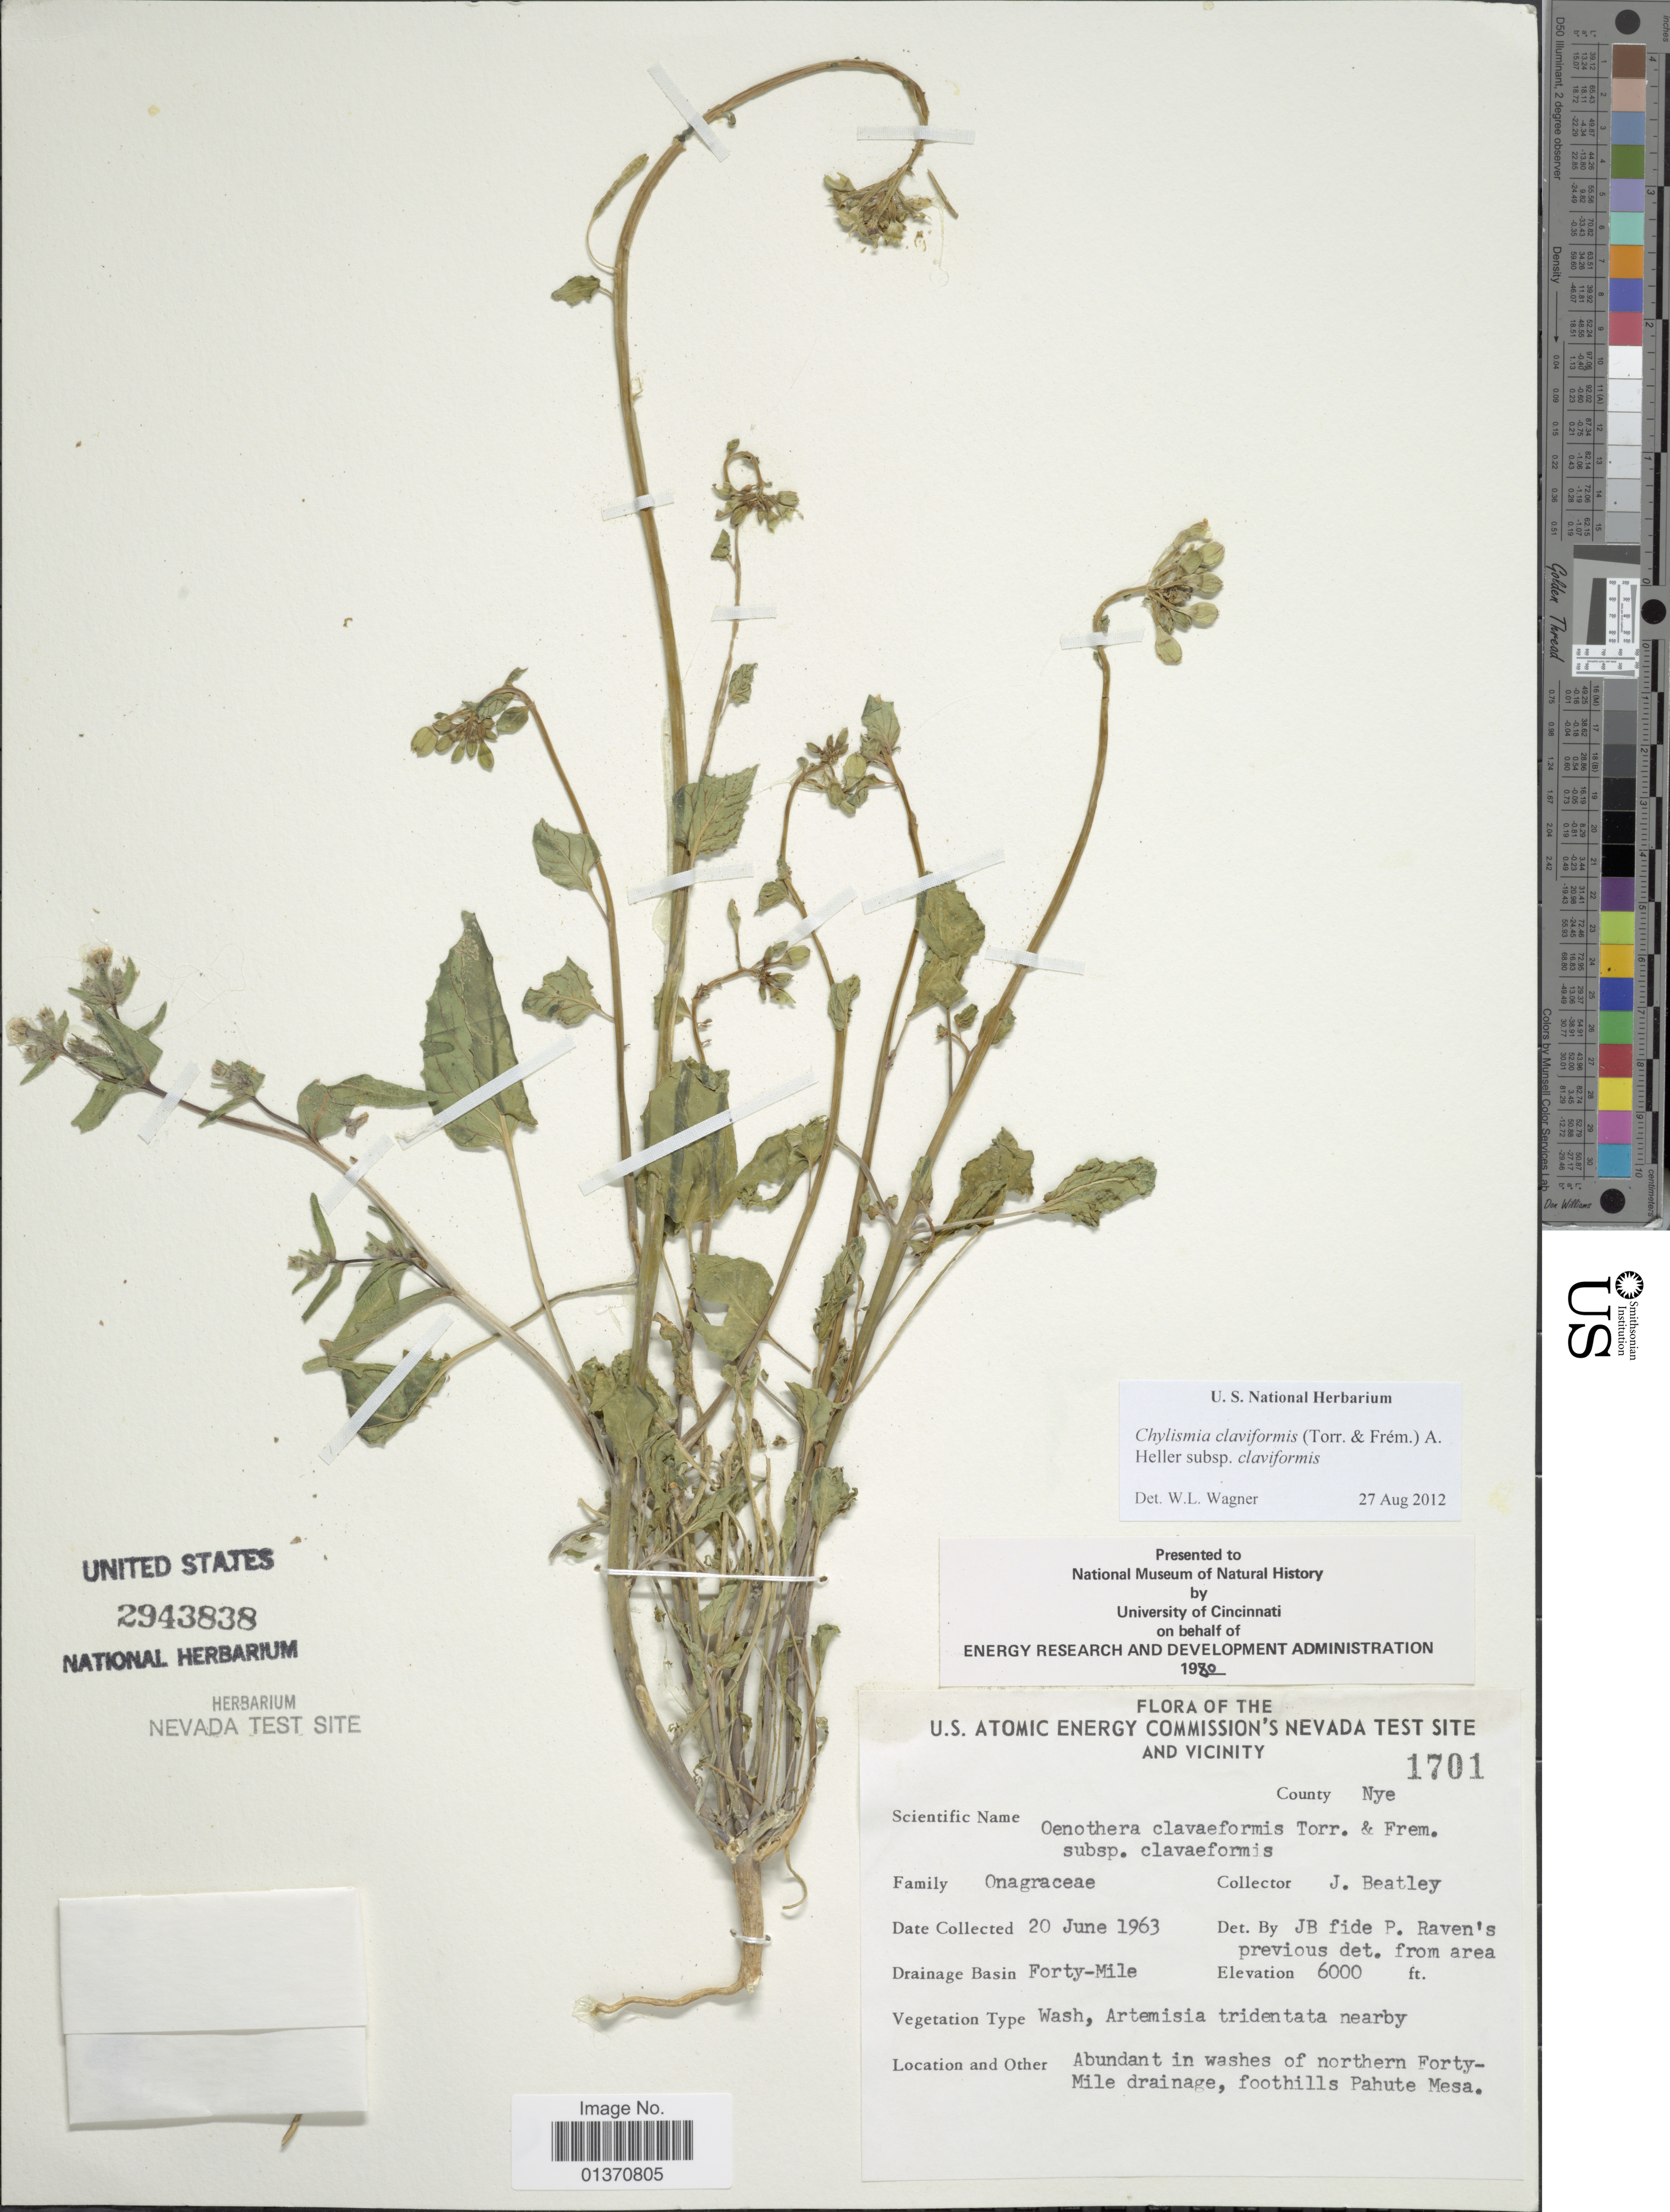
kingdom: Plantae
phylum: Tracheophyta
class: Magnoliopsida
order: Myrtales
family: Onagraceae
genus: Chylismia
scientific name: Chylismia claviformis subsp. claviformis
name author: (Torr. & Frém.) A. Heller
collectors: J. C. Beatley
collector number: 1701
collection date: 1963-06-20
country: United States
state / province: Nevada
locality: U. S. Atomic Energy Commission's Nevada Test Site and Vicinity, Forty-Mile, Abundant in washes of northern Forty-Mile drainage, foothills Pahute Mesa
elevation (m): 1829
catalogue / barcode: US 2943838